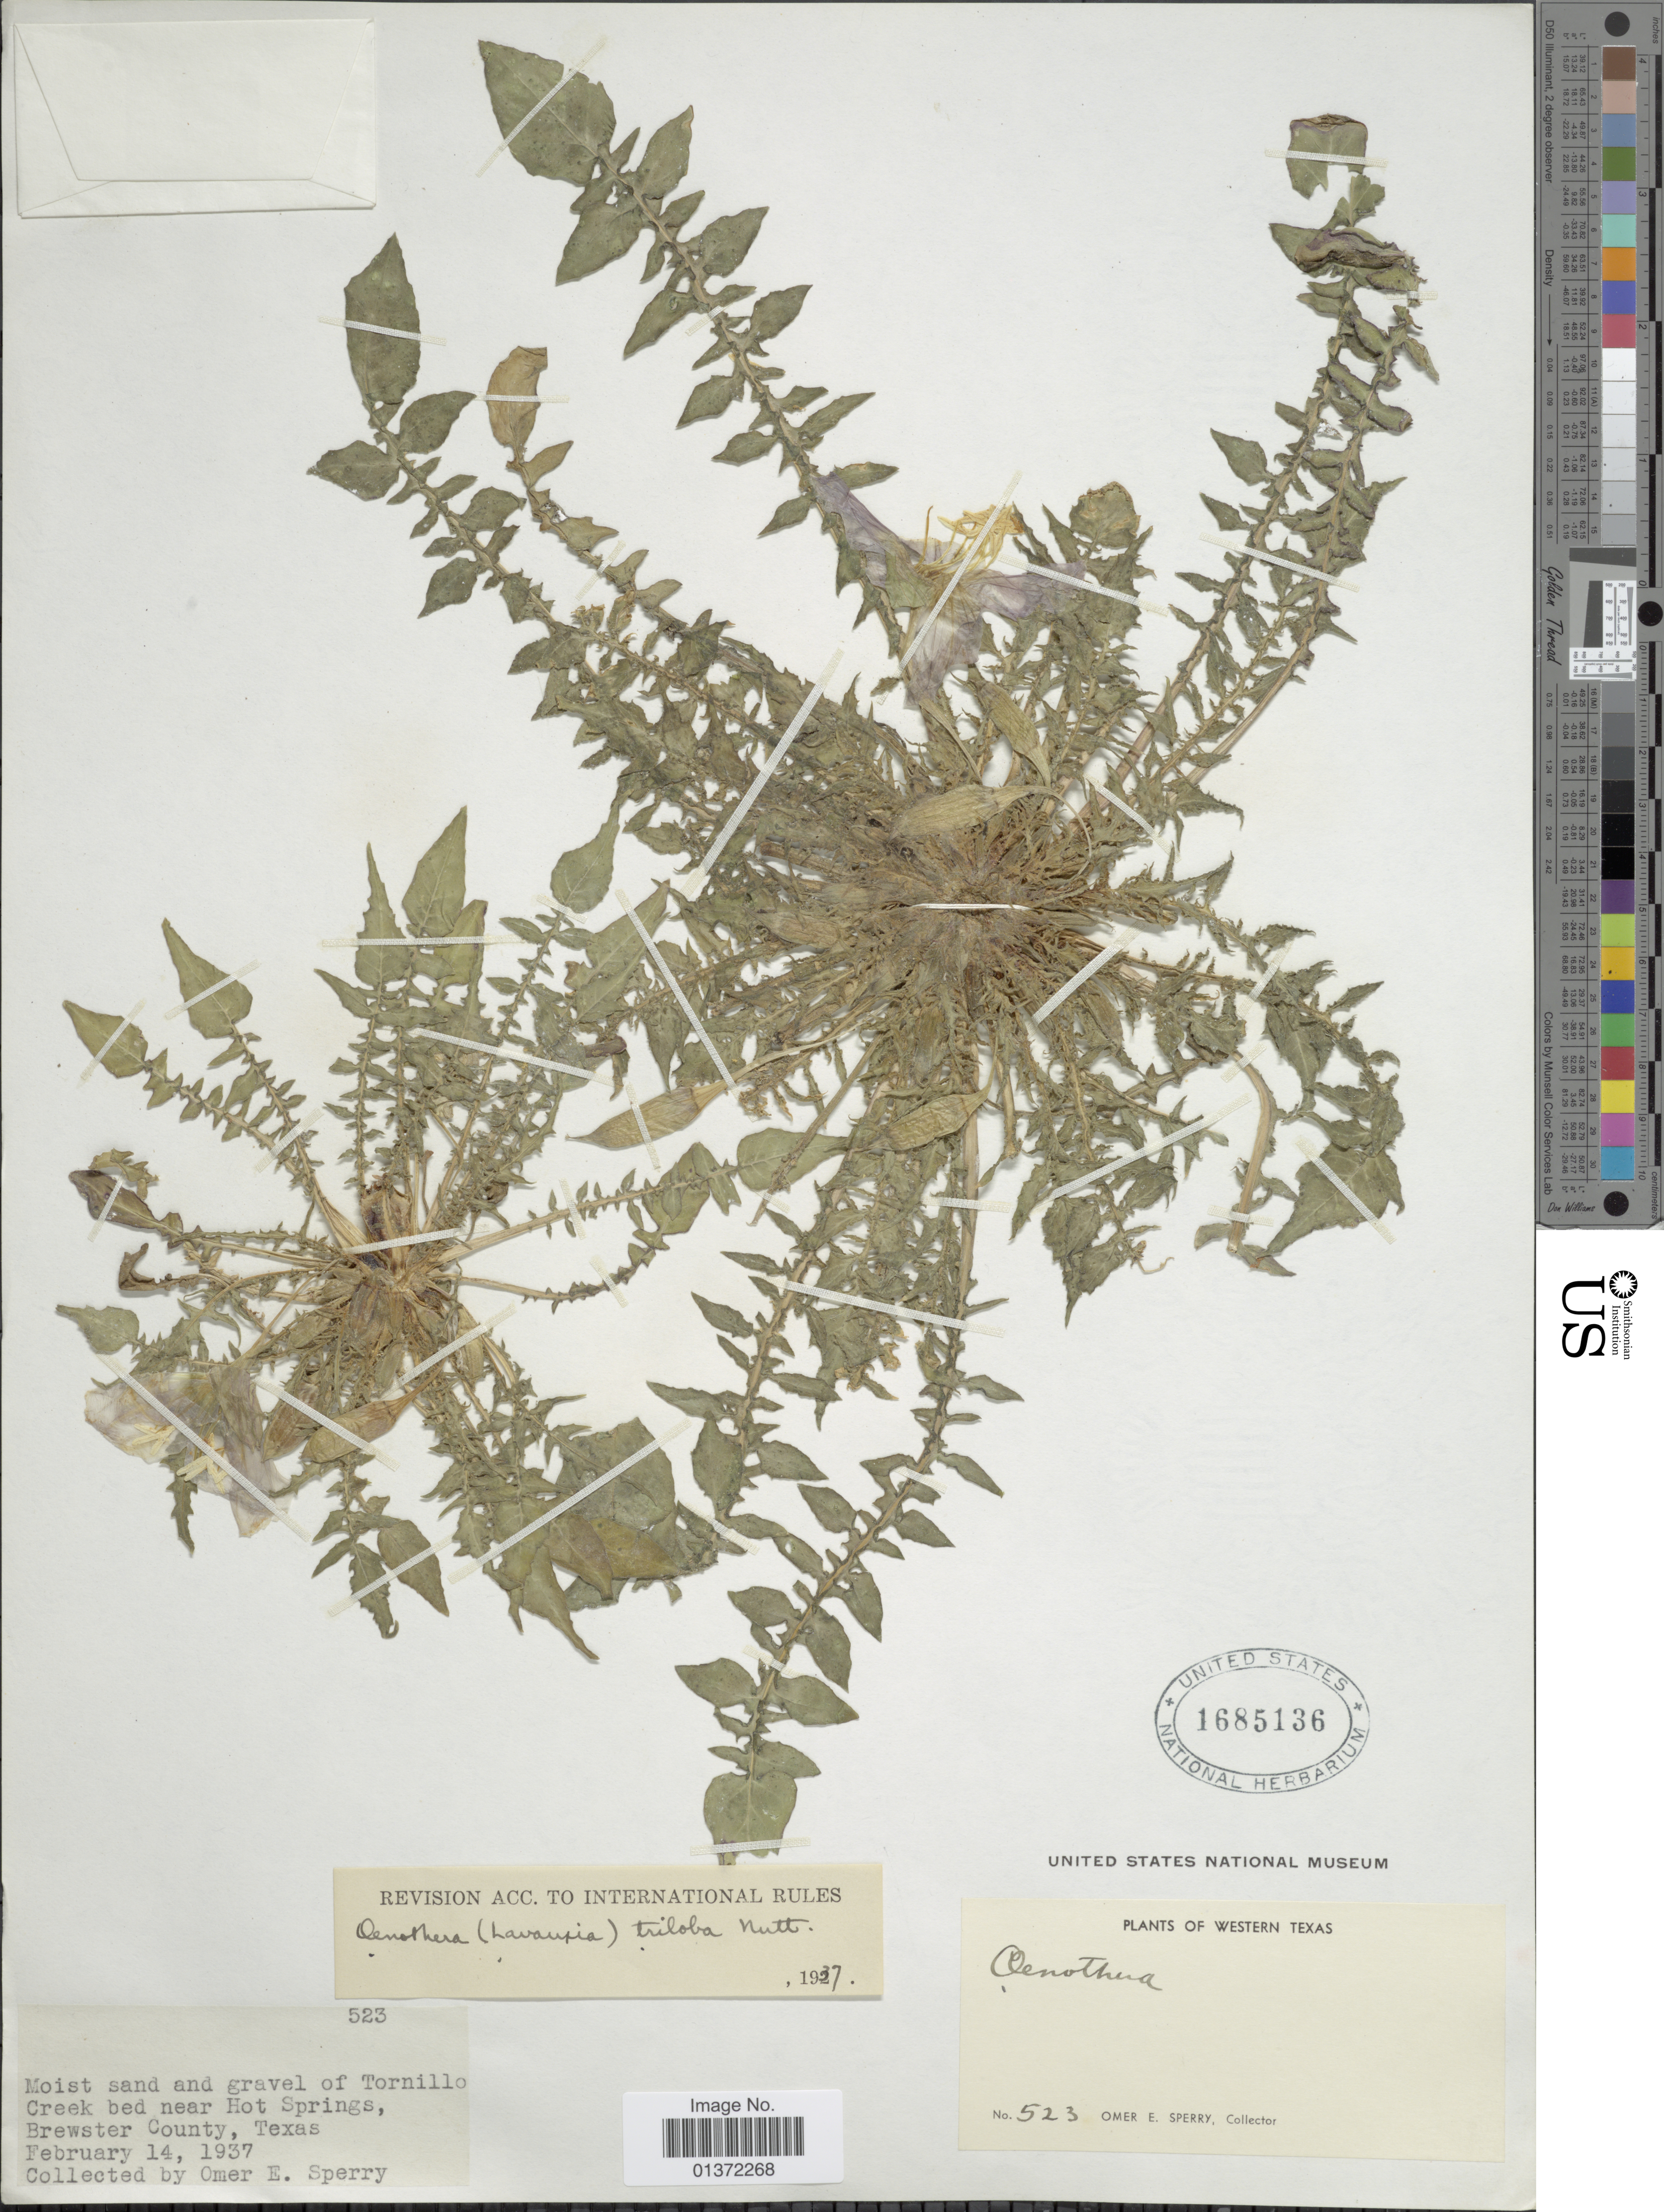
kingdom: Plantae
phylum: Tracheophyta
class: Magnoliopsida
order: Myrtales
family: Onagraceae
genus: Oenothera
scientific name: Oenothera triloba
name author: Nutt.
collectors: O. E. Sperry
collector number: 523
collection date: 1937-02-14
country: United States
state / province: Texas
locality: Tornillo Creek bed near Hot Springs, Brewster County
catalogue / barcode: US 11685136